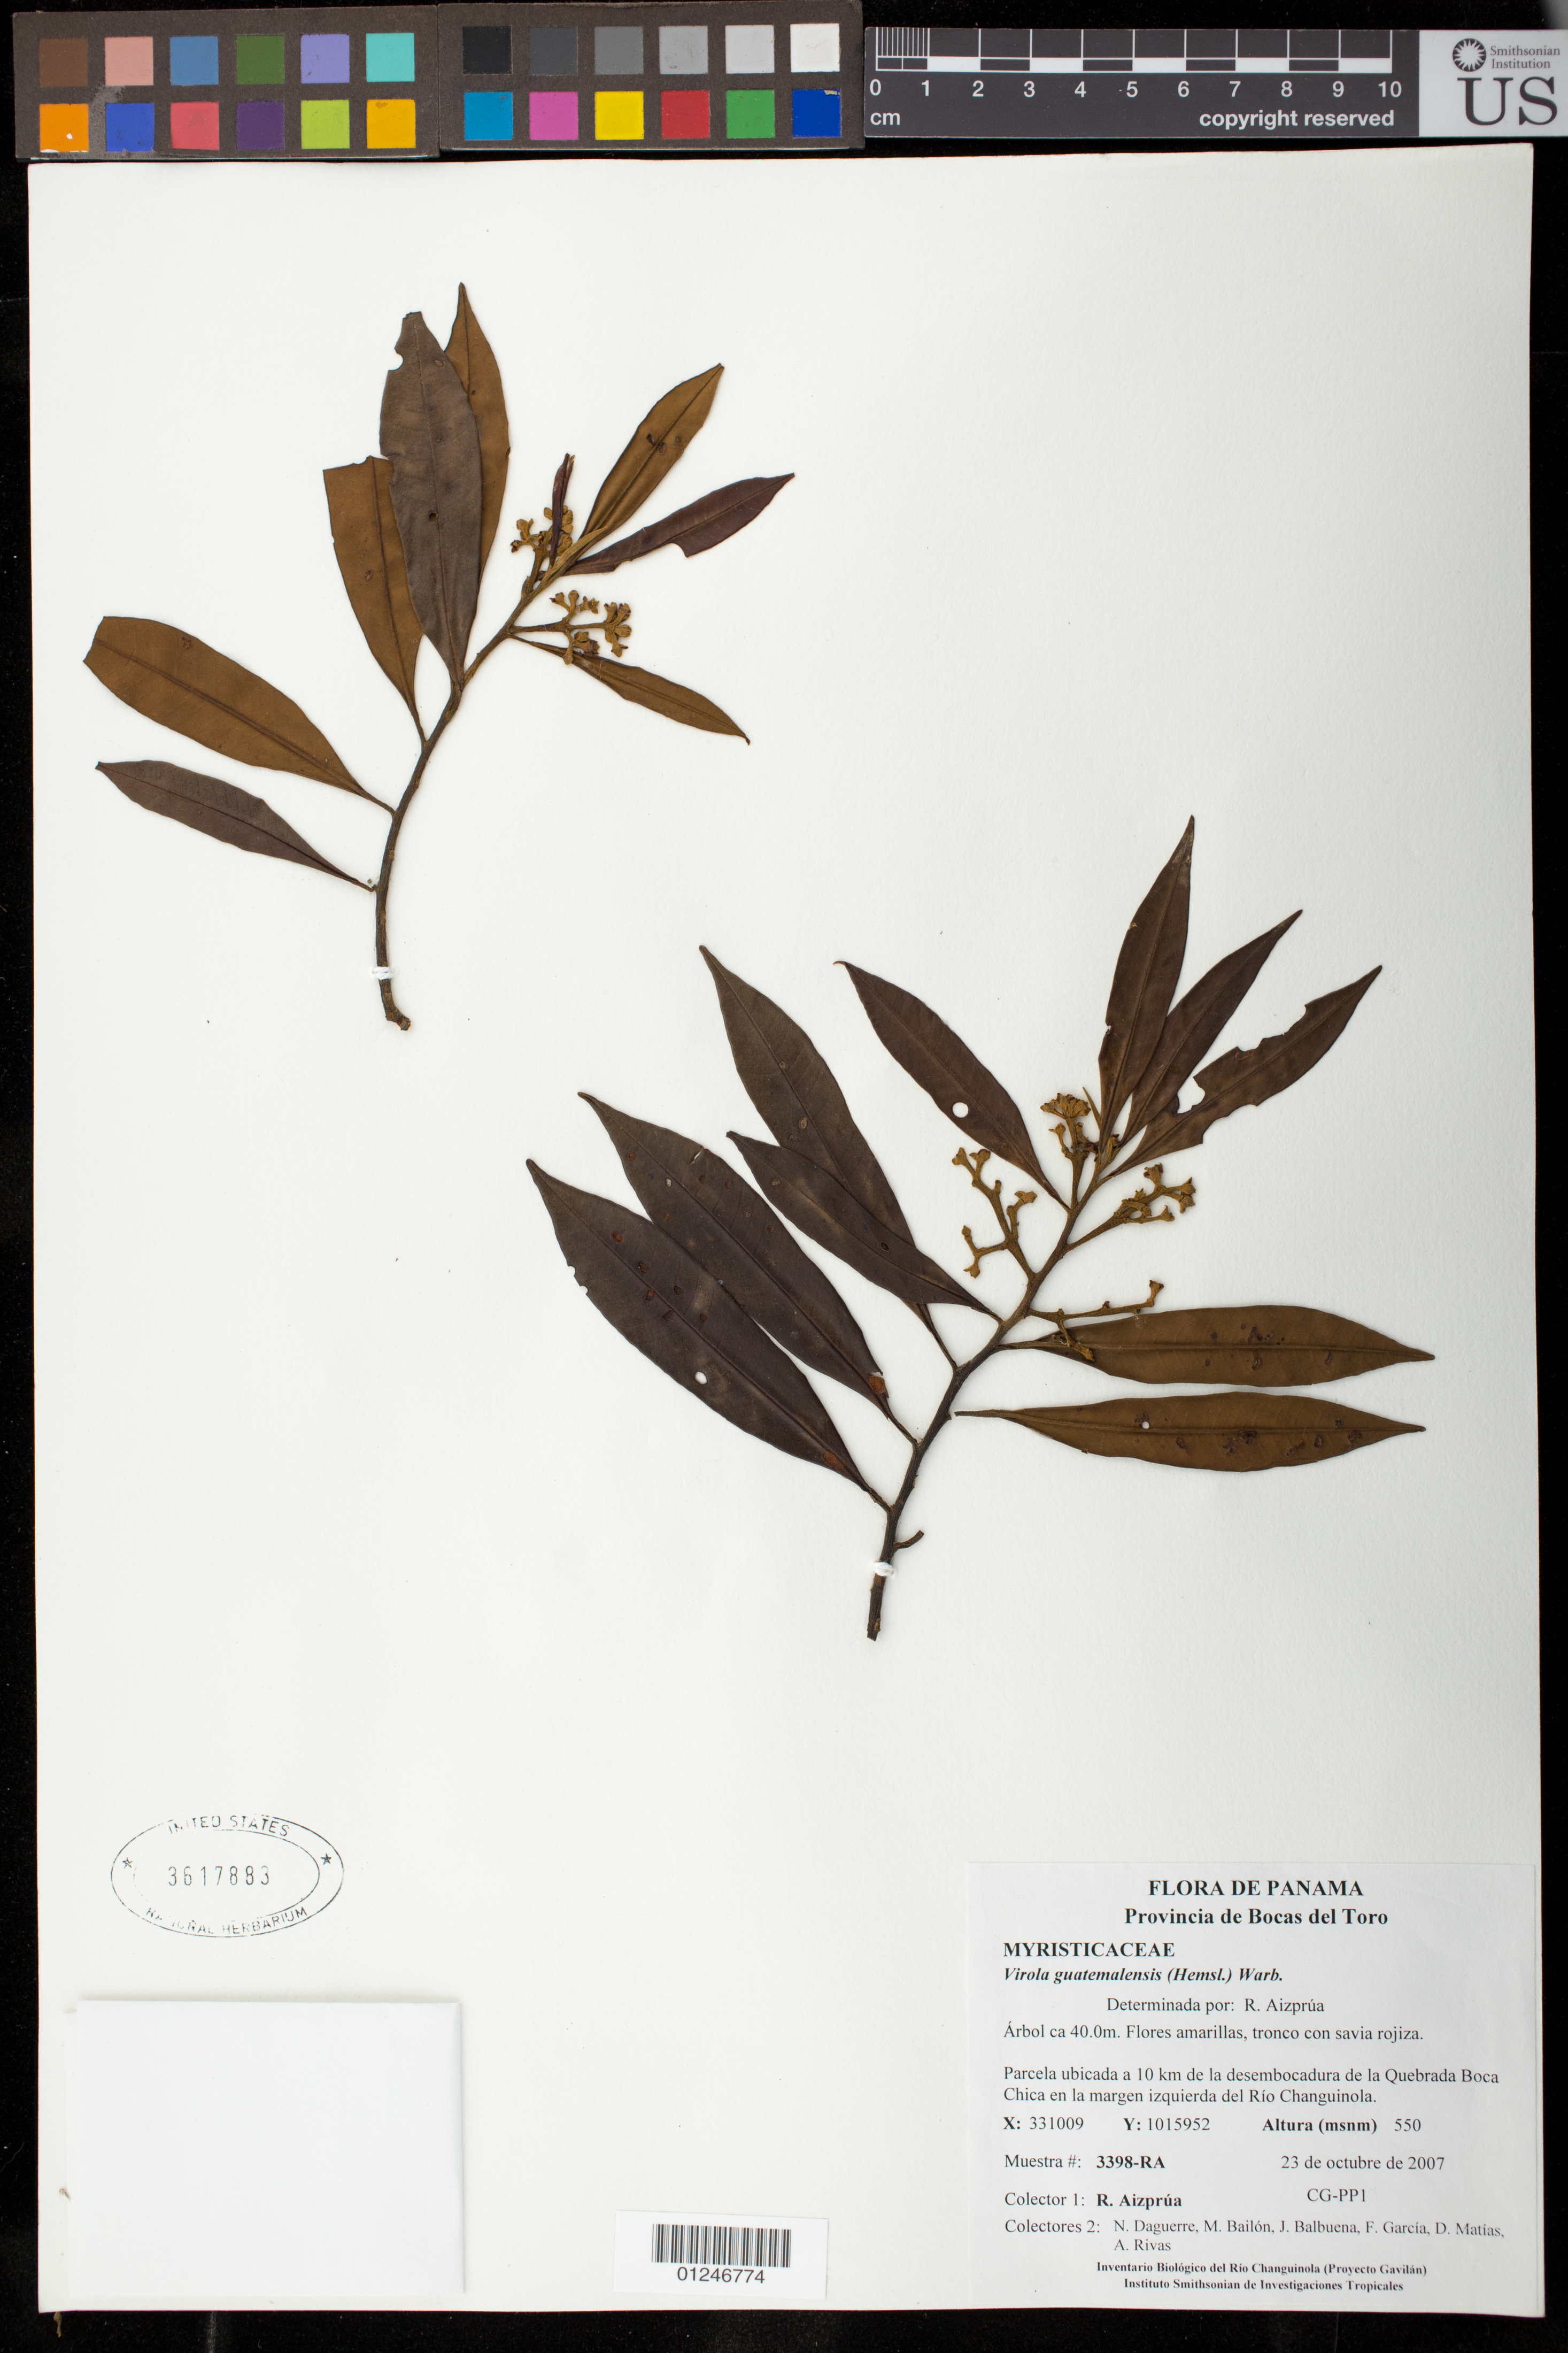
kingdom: Plantae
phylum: Tracheophyta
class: Magnoliopsida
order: Magnoliales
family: Myristicaceae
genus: Virola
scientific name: Virola guatemalensis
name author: (Hemsl.) Warb.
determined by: Aizprúa, R.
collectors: R. Aizprúa, N. Daguerre, M. Bailón, J. Balbuena & et al.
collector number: CG-PP1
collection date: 2007-10-23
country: Panama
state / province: Bocas del Toro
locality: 10 km de la desembocadura de la Quebrada Boca Chica en la margen izquierda del Rio Changuinola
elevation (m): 550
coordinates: X: 331009, Y: 1015952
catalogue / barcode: US 3617883